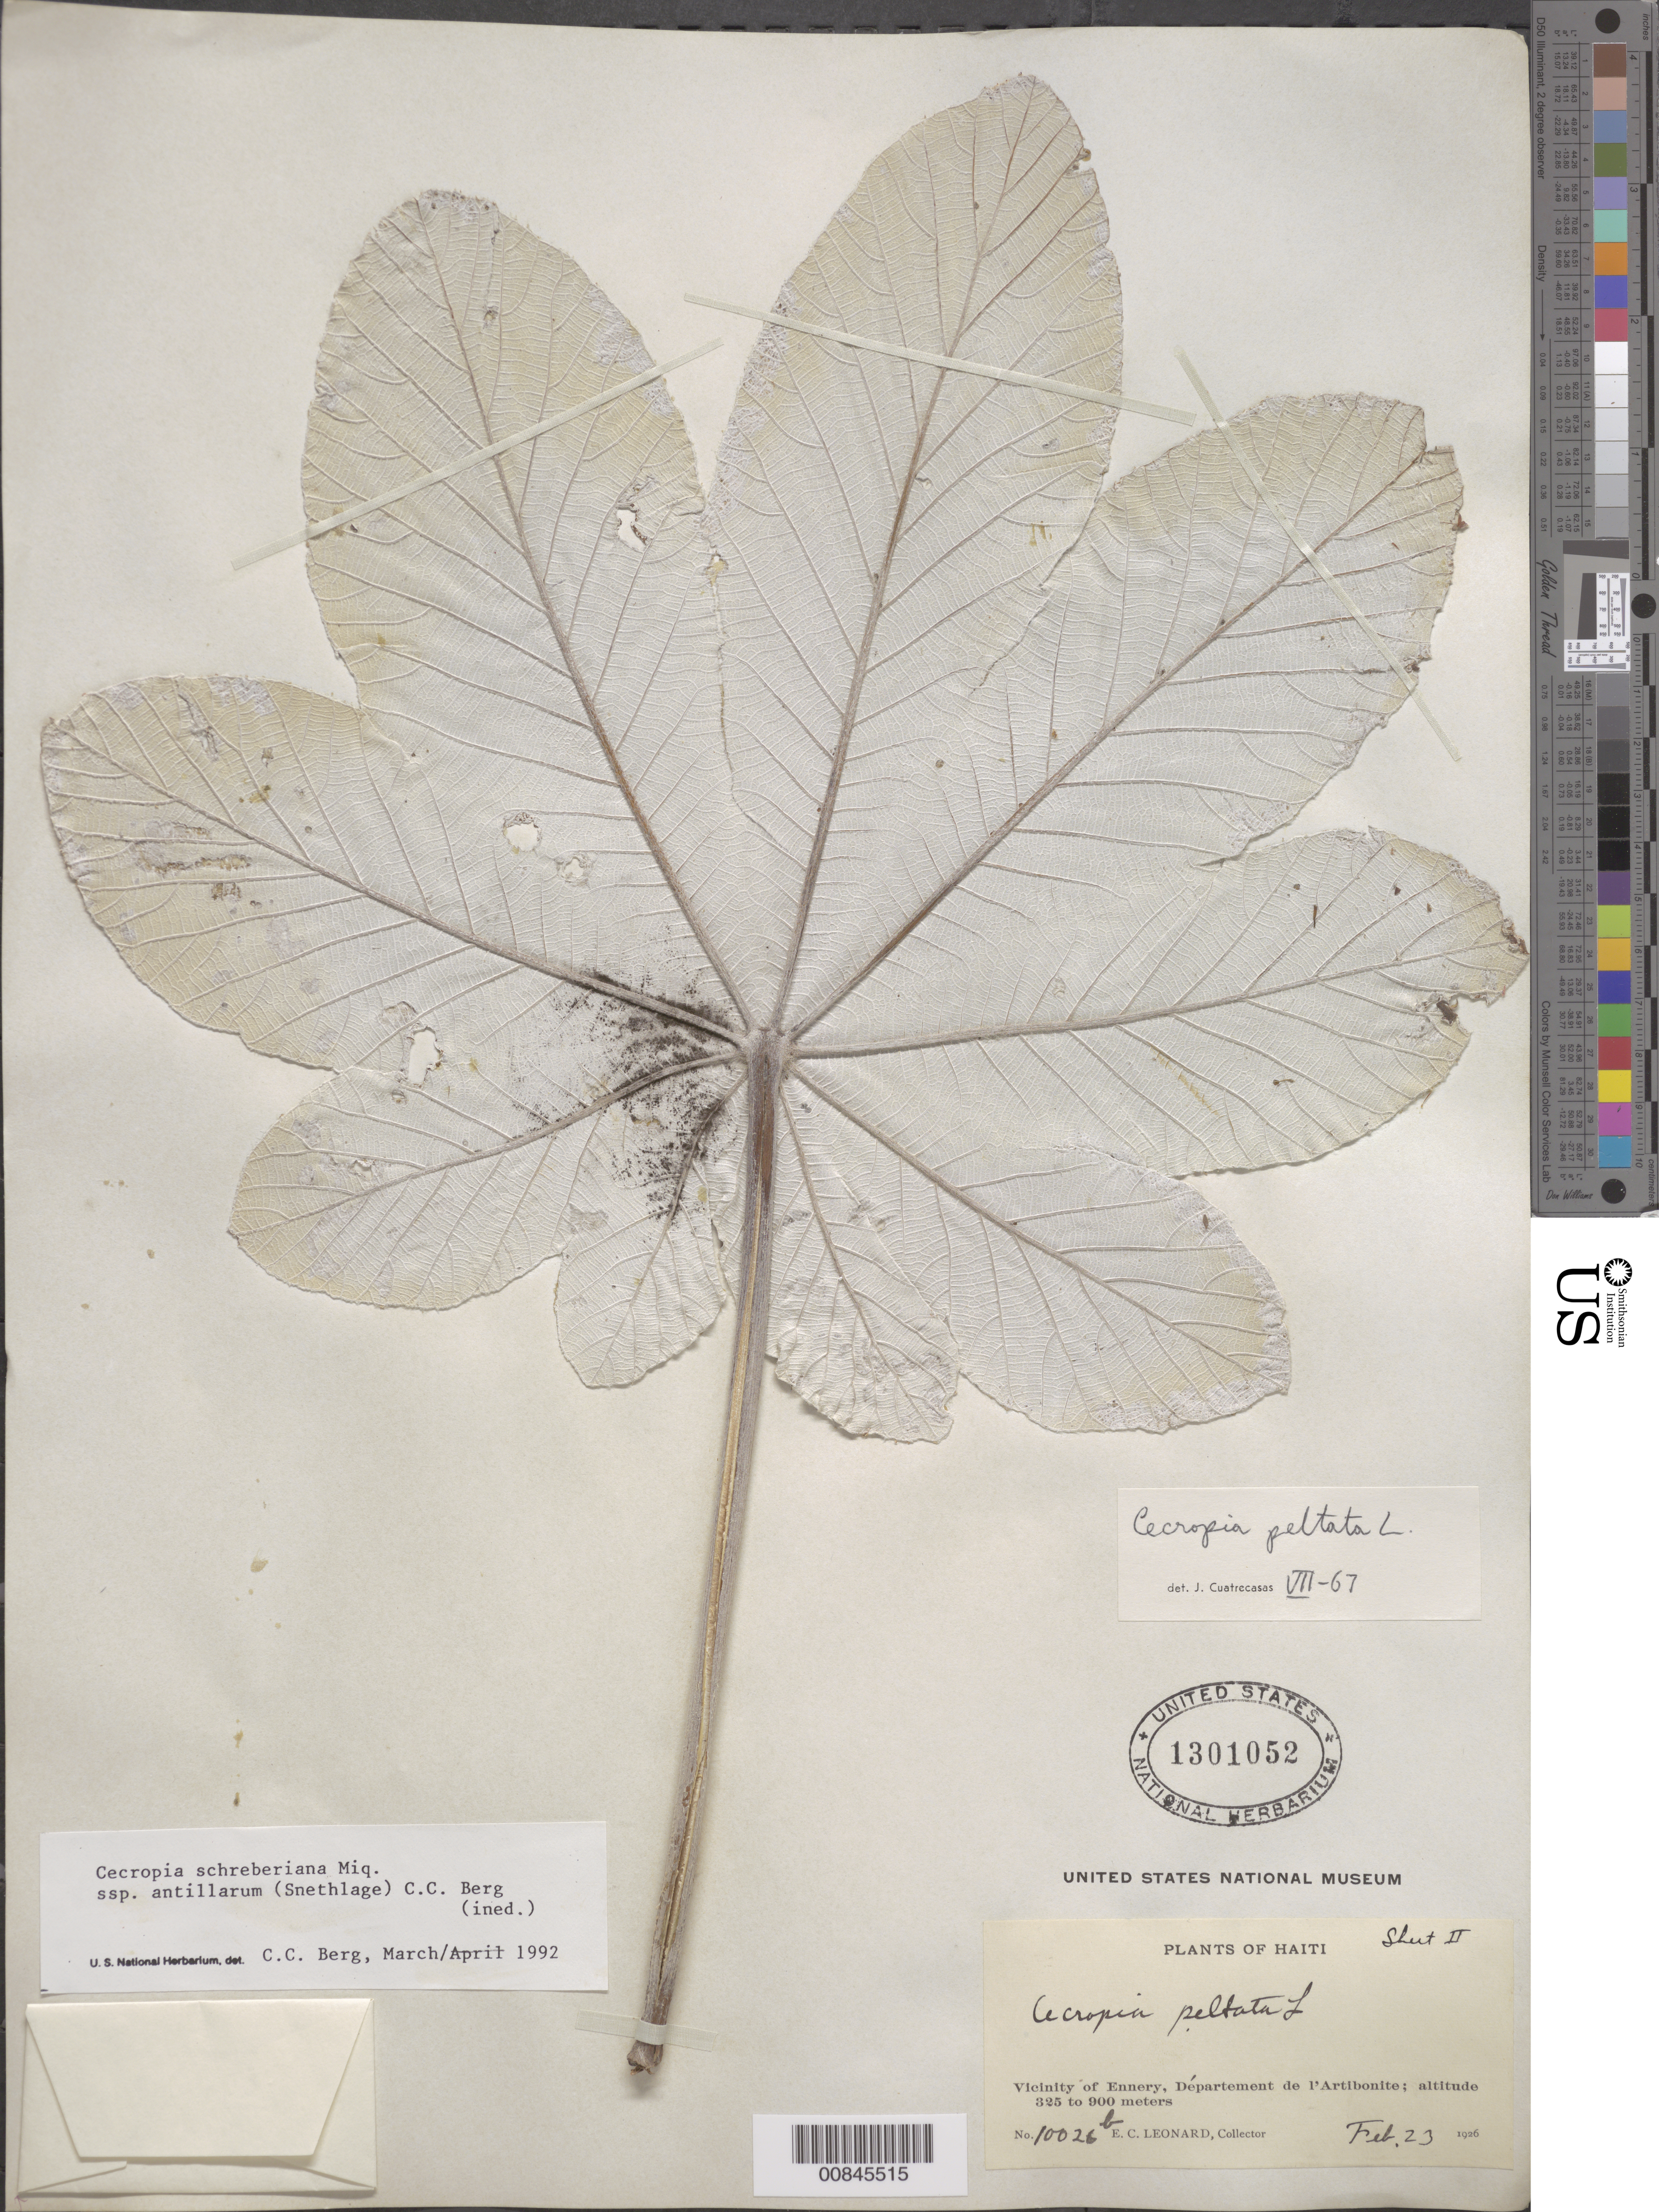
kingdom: Plantae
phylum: Tracheophyta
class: Magnoliopsida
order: Rosales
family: Urticaceae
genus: Cecropia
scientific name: Cecropia schreberiana subsp. antillarum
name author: (Snethl.) C.C. Berg & P. Franco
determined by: Berg, C. C.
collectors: E. C. Leonard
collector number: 10026b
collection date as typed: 23 Feb 1926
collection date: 1926-02-23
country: Haiti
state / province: Artibonite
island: Hispaniola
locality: Thicket on and slope of mountain south of Baker's house. Vicinity of Ennery.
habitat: Thicket on and slope of mountain.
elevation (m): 325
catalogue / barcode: US 1301052